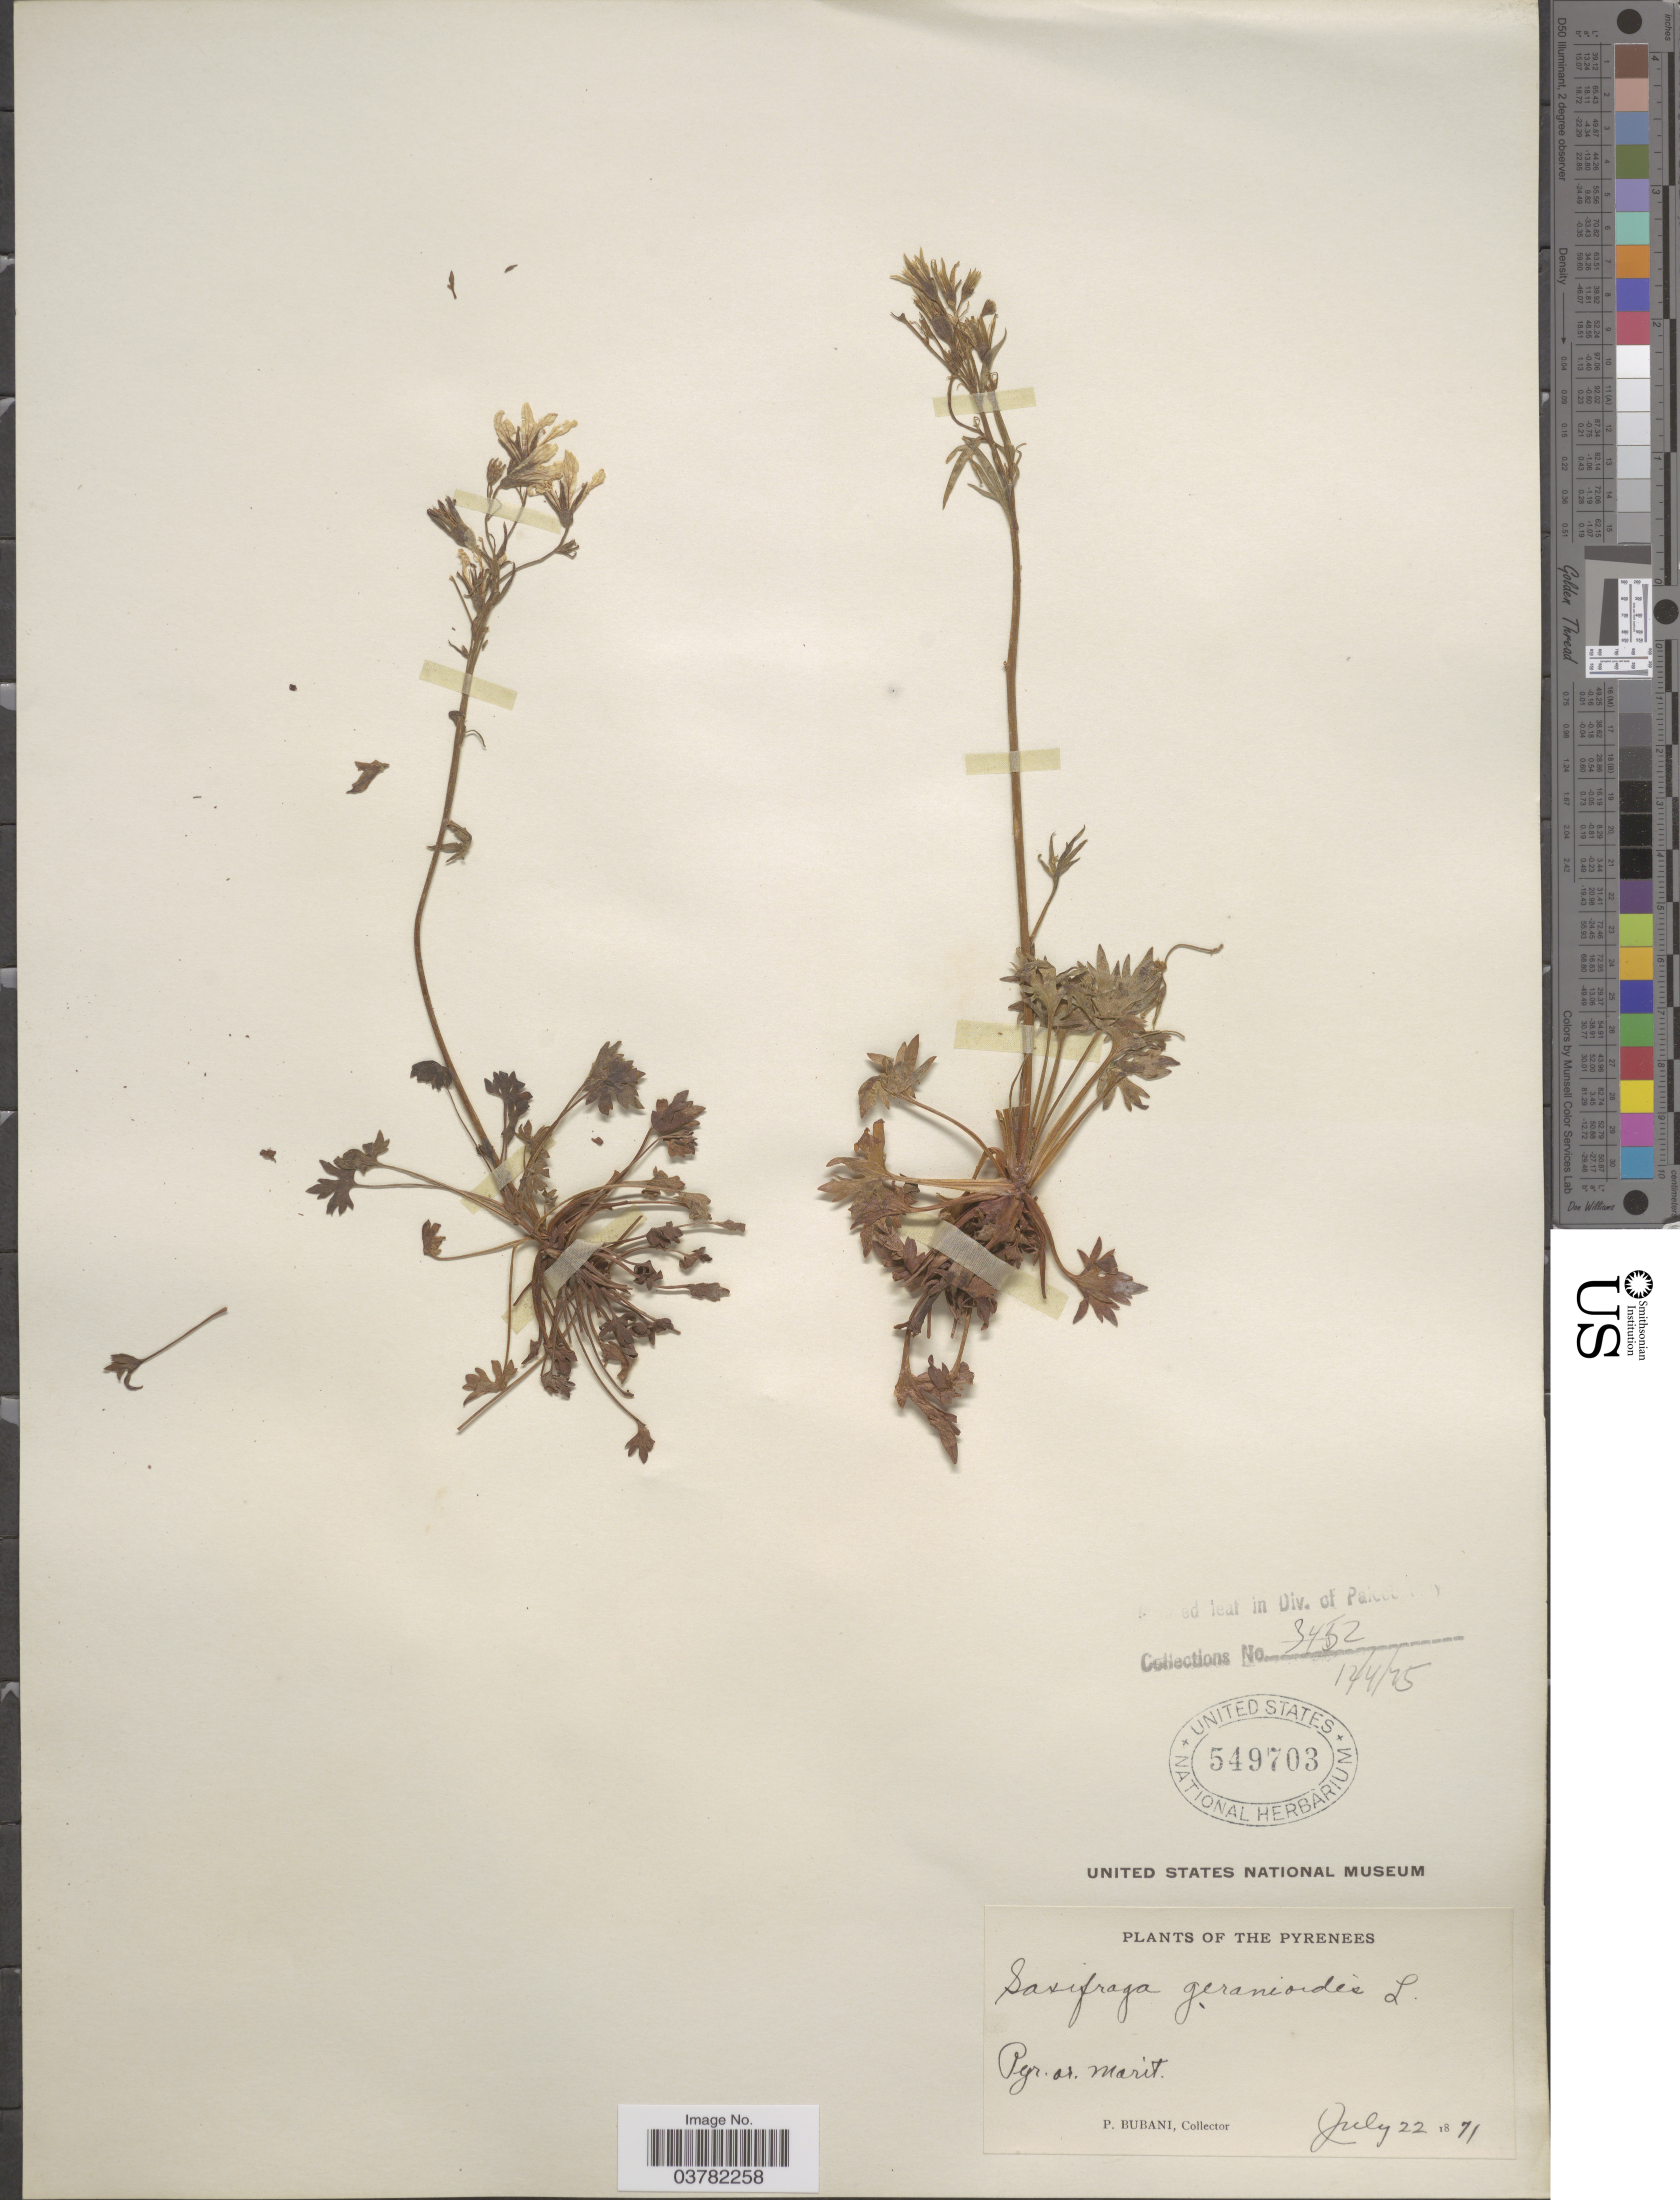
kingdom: Plantae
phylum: Tracheophyta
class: Magnoliopsida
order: Saxifragales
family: Saxifragaceae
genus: Saxifraga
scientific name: Saxifraga geranioides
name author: L.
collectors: P. Bubani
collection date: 1871-07-22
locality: The Pyrenees. Pyr. or. Marit.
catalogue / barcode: US 549703